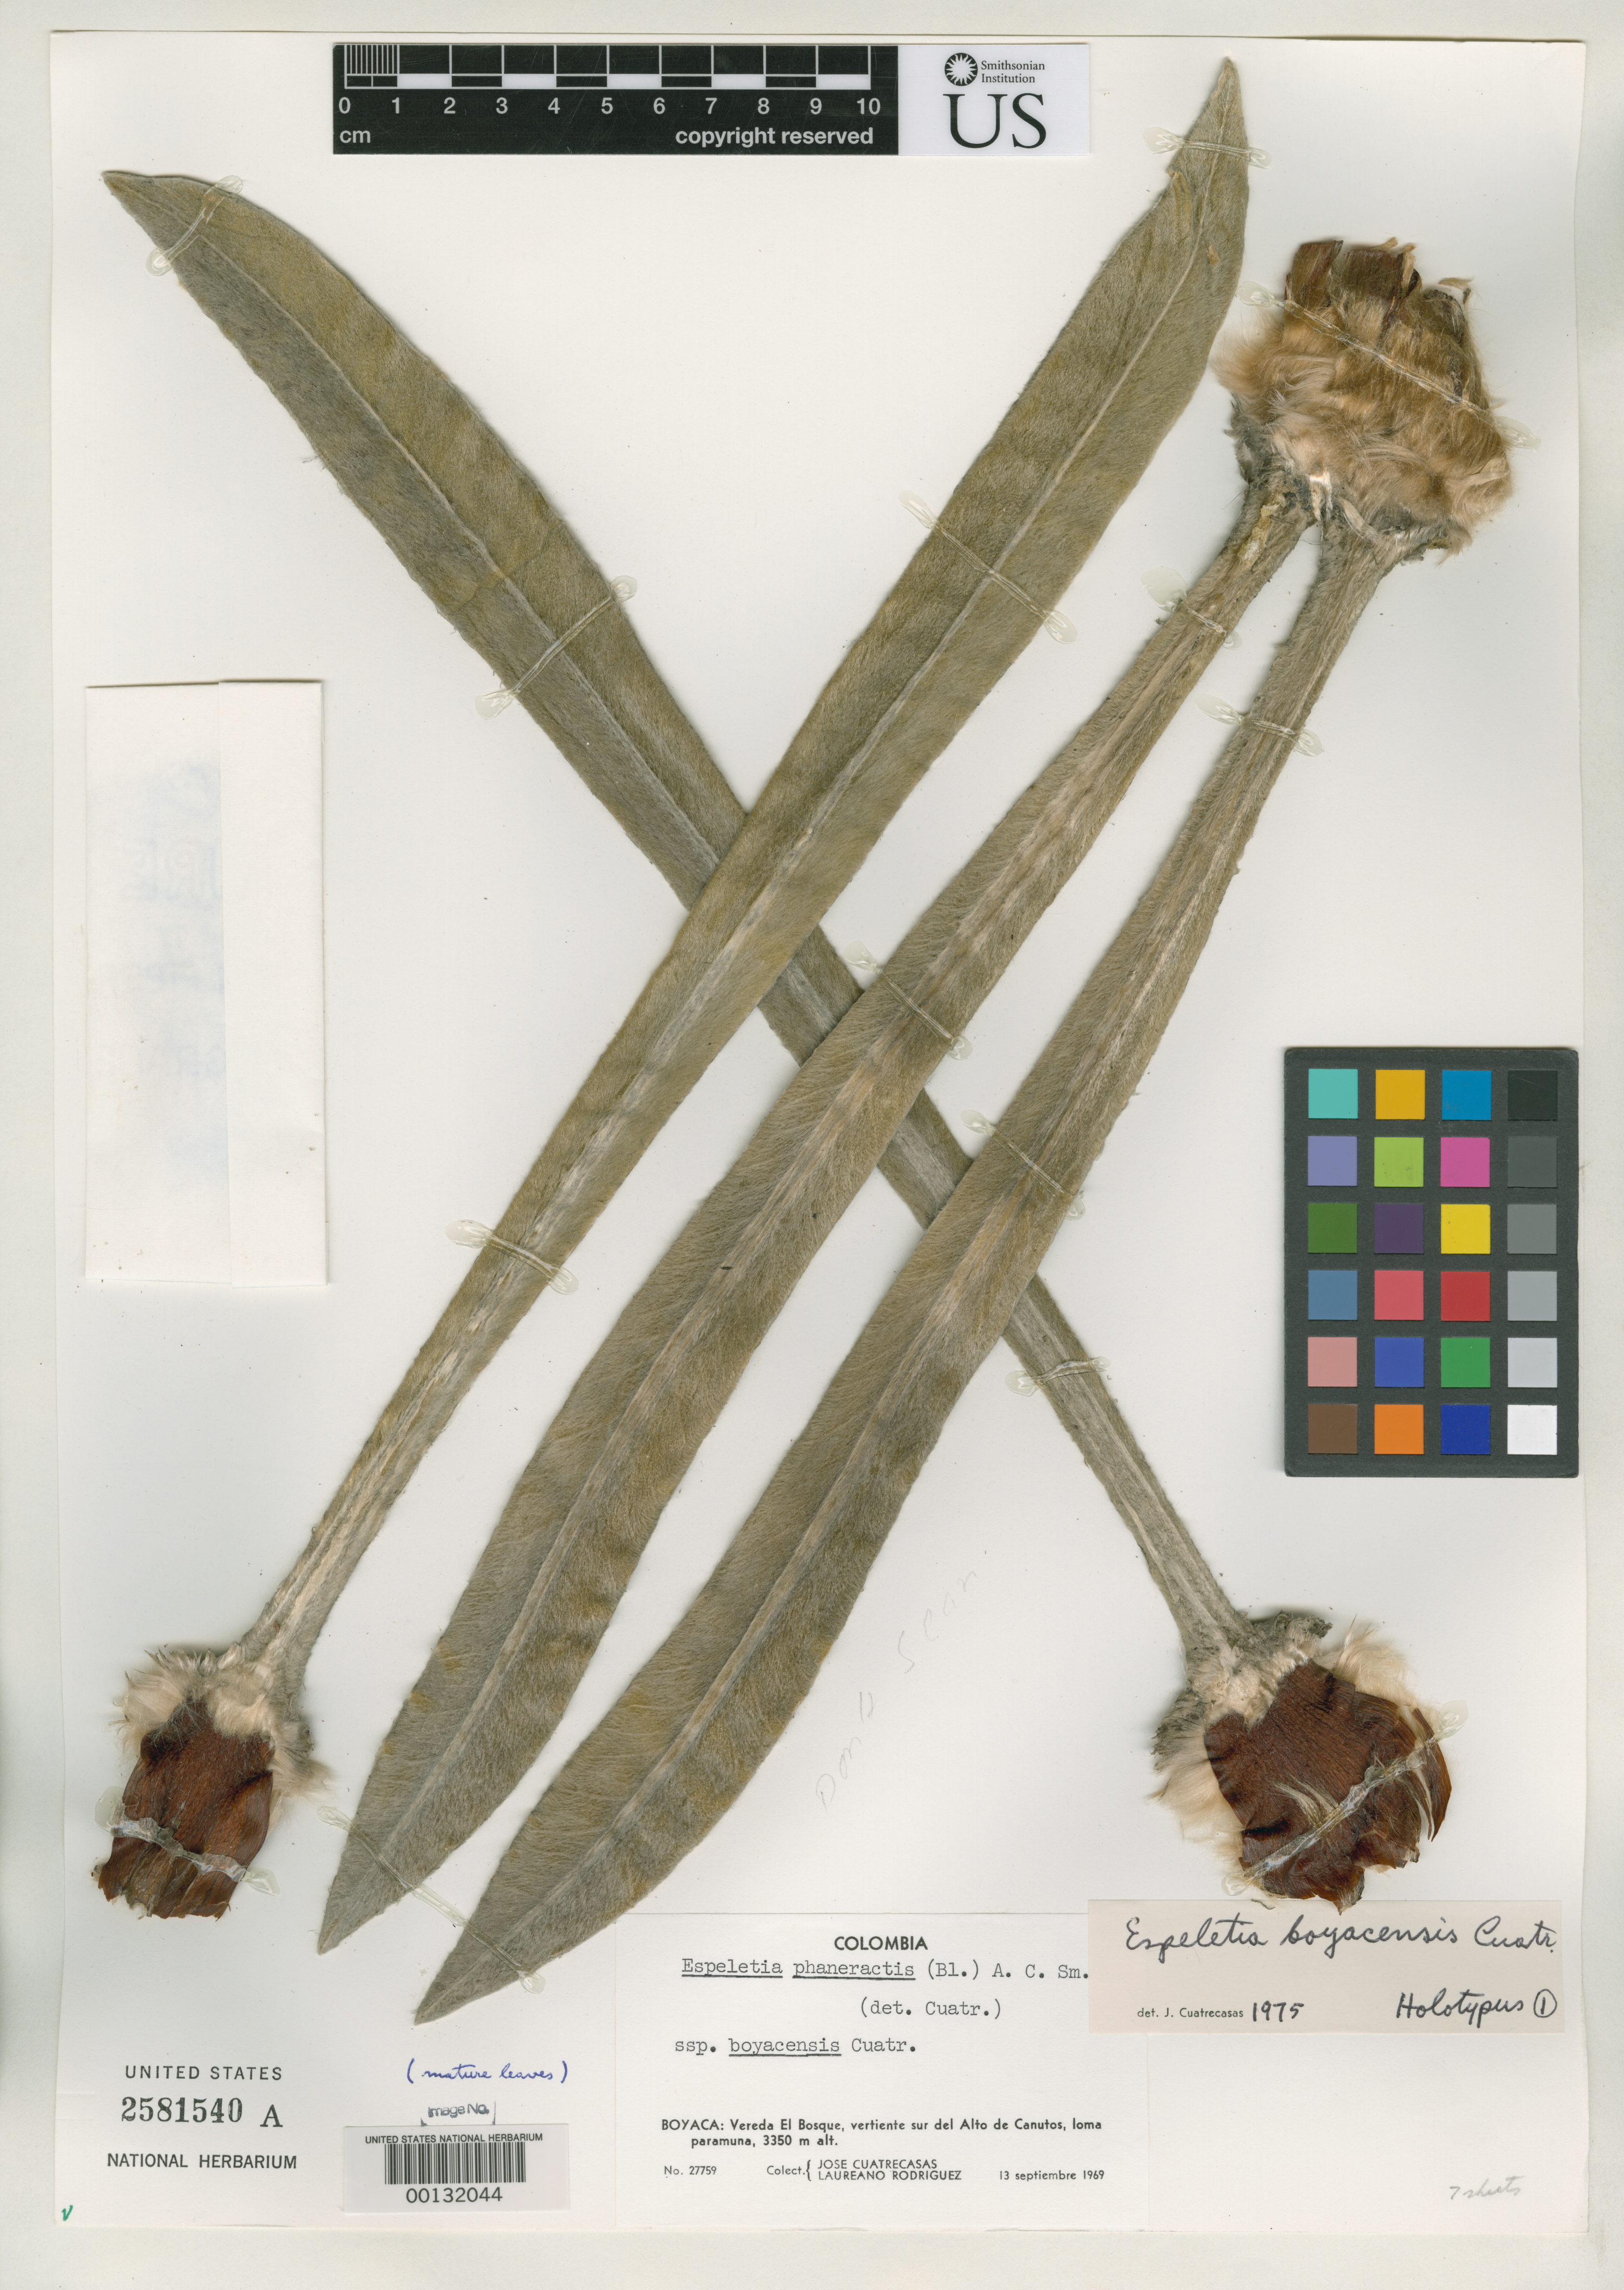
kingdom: Plantae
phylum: Tracheophyta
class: Magnoliopsida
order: Asterales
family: Asteraceae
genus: Espeletia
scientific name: Espeletia boyacensis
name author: Cuatrec.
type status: Holotype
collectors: J. Cuatrecasas & L. Rodriguez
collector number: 27759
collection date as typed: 13 Sep 1969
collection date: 1969-09-13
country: Colombia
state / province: Boyacá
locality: Vereda El Bosque, vertiente S del Alto de Canutos. [Vereda El Bosque, S slope of Alto de Canutos.]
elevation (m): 3350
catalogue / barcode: US 2581540A